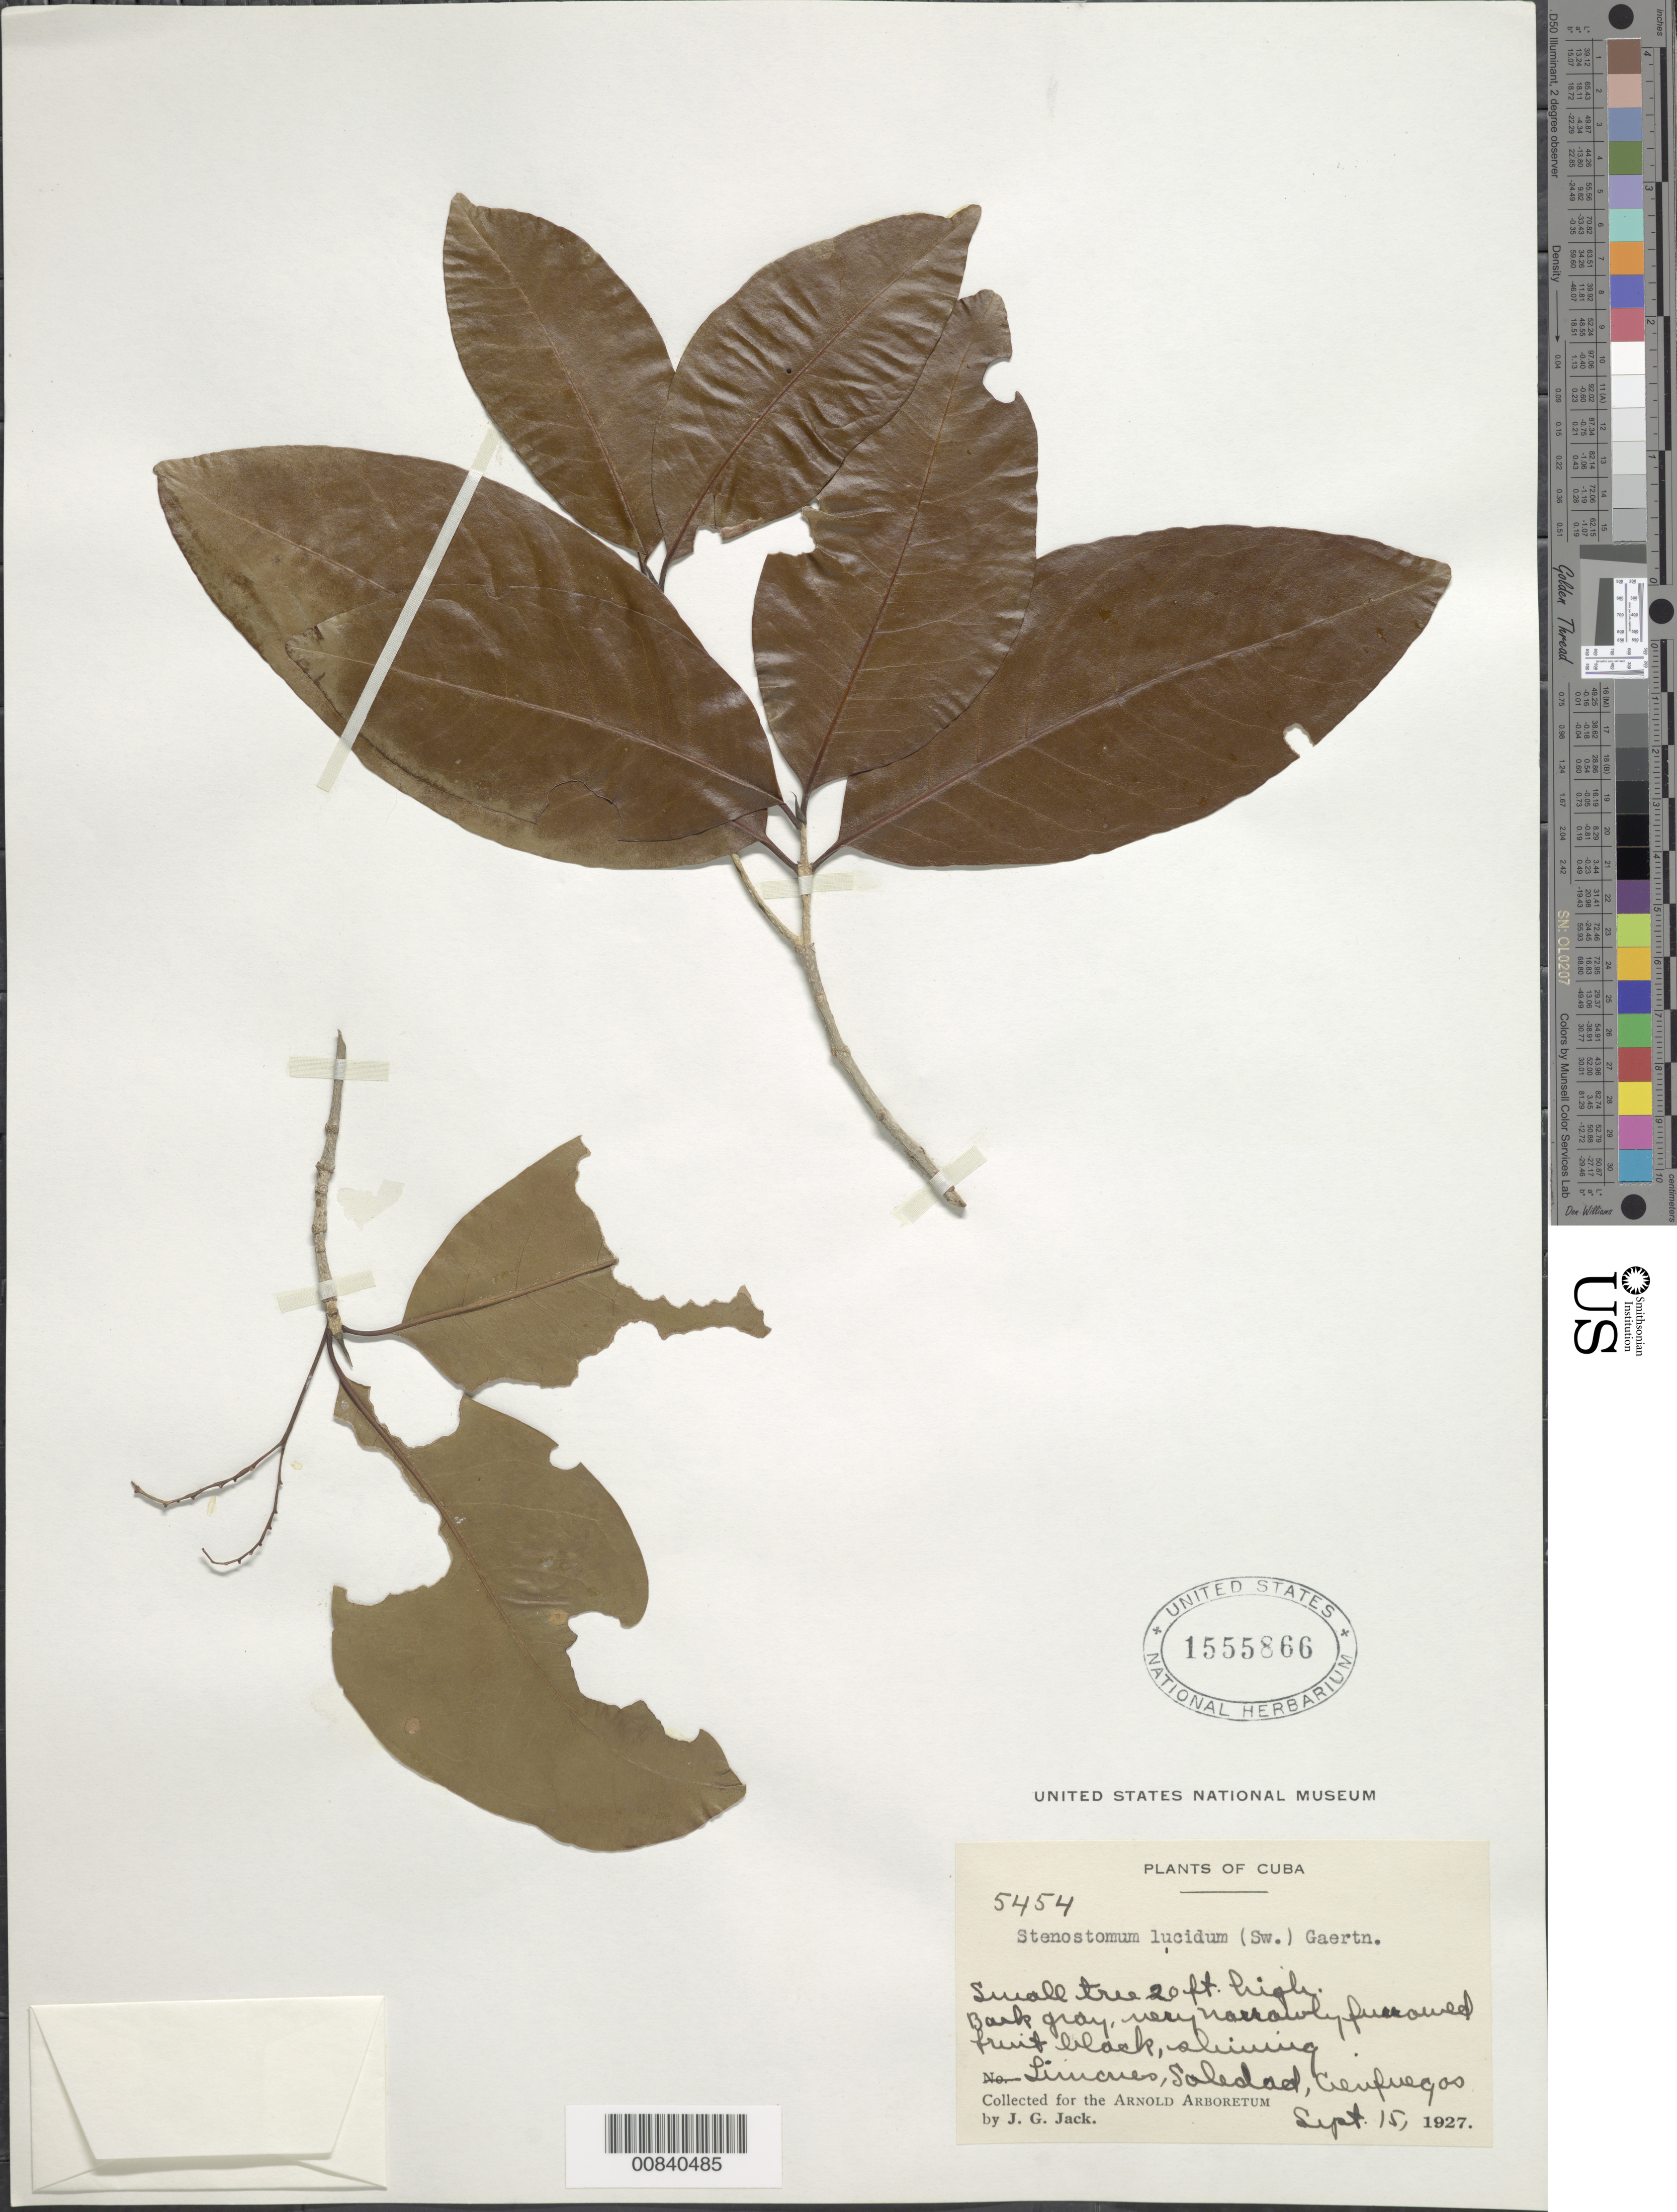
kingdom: Plantae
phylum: Tracheophyta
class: Magnoliopsida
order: Gentianales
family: Rubiaceae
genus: Stenostomum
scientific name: Stenostomum lucidum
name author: (Sw.) C.F. Gaertn.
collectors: J. G. Jack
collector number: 5454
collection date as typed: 15 Sep 1927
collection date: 1927-09-15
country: Cuba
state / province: Las Villas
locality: Limones, Soledad, Cienfuegos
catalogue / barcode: US 1555866